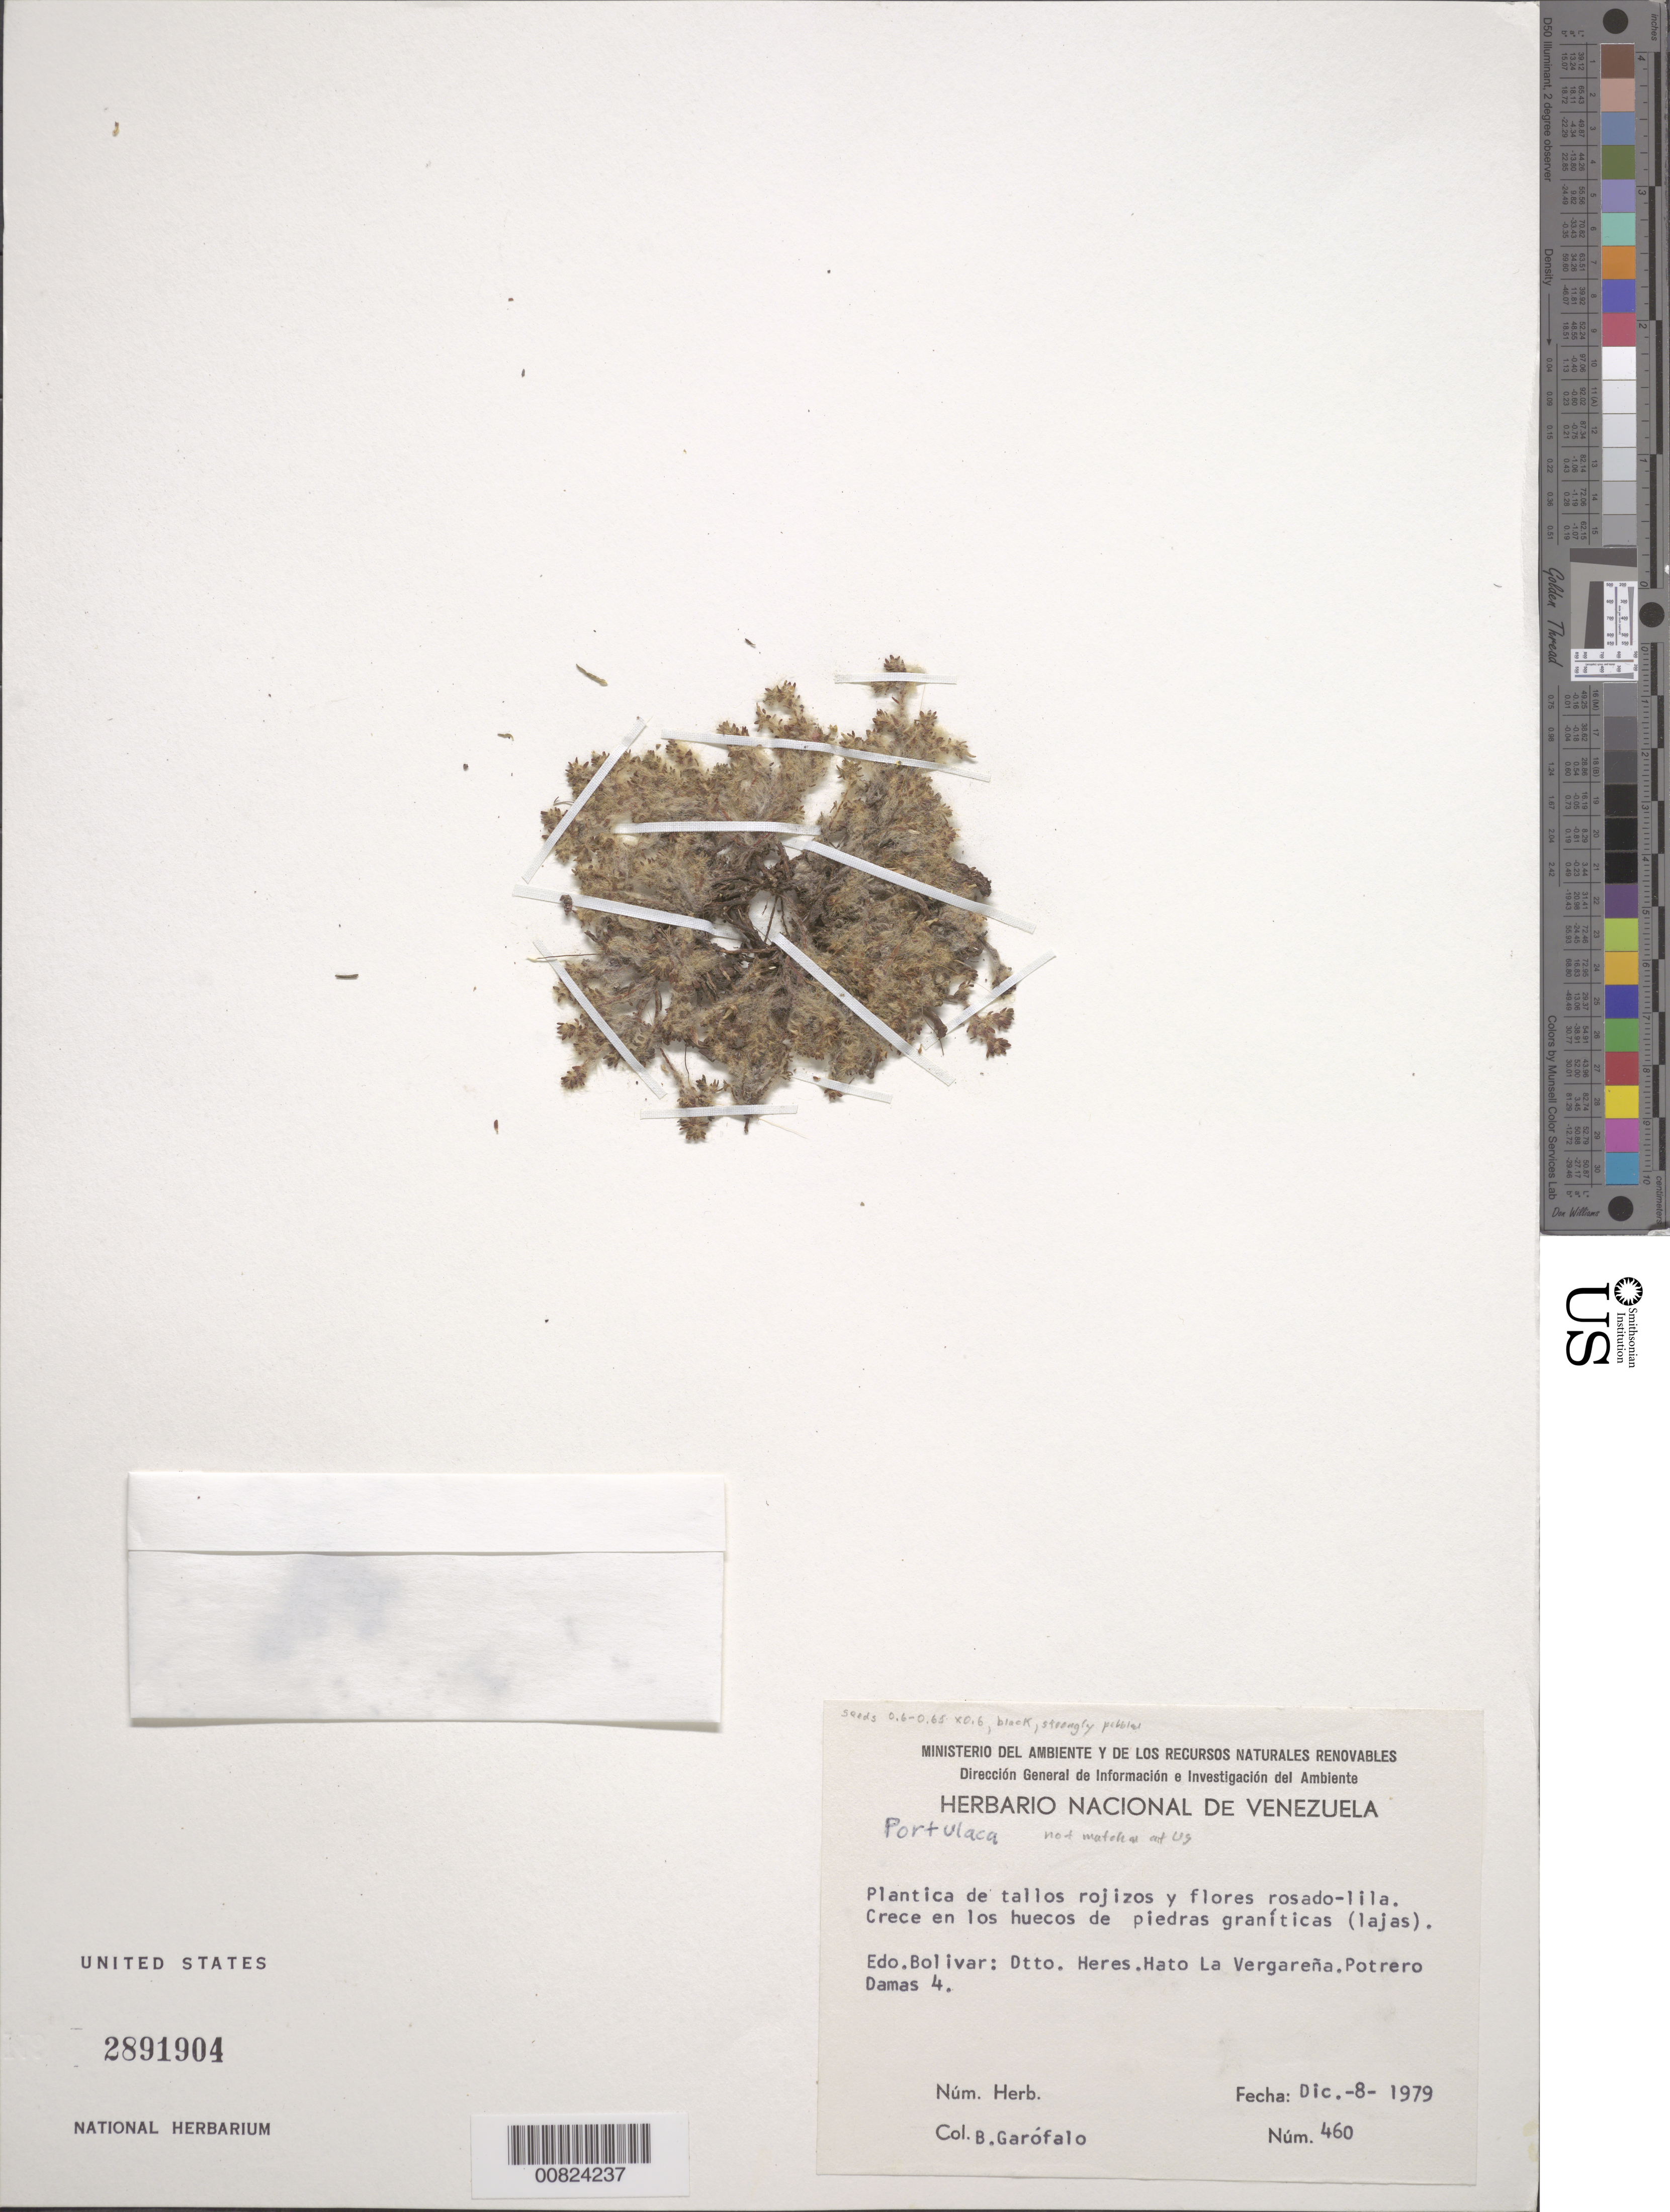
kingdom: Plantae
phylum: Tracheophyta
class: Magnoliopsida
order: Caryophyllales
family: Portulacaceae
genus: Portulaca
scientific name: Portulaca sp.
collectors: B. Garofalo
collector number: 460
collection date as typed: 8-Dec-79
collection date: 1979-12-08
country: Venezuela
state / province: Bolívar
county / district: Heres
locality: Hato 'La Vergareña', Potrero Damas 4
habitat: Crece en los huecos de piedras graníticas (lajas)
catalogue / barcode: US 2891904